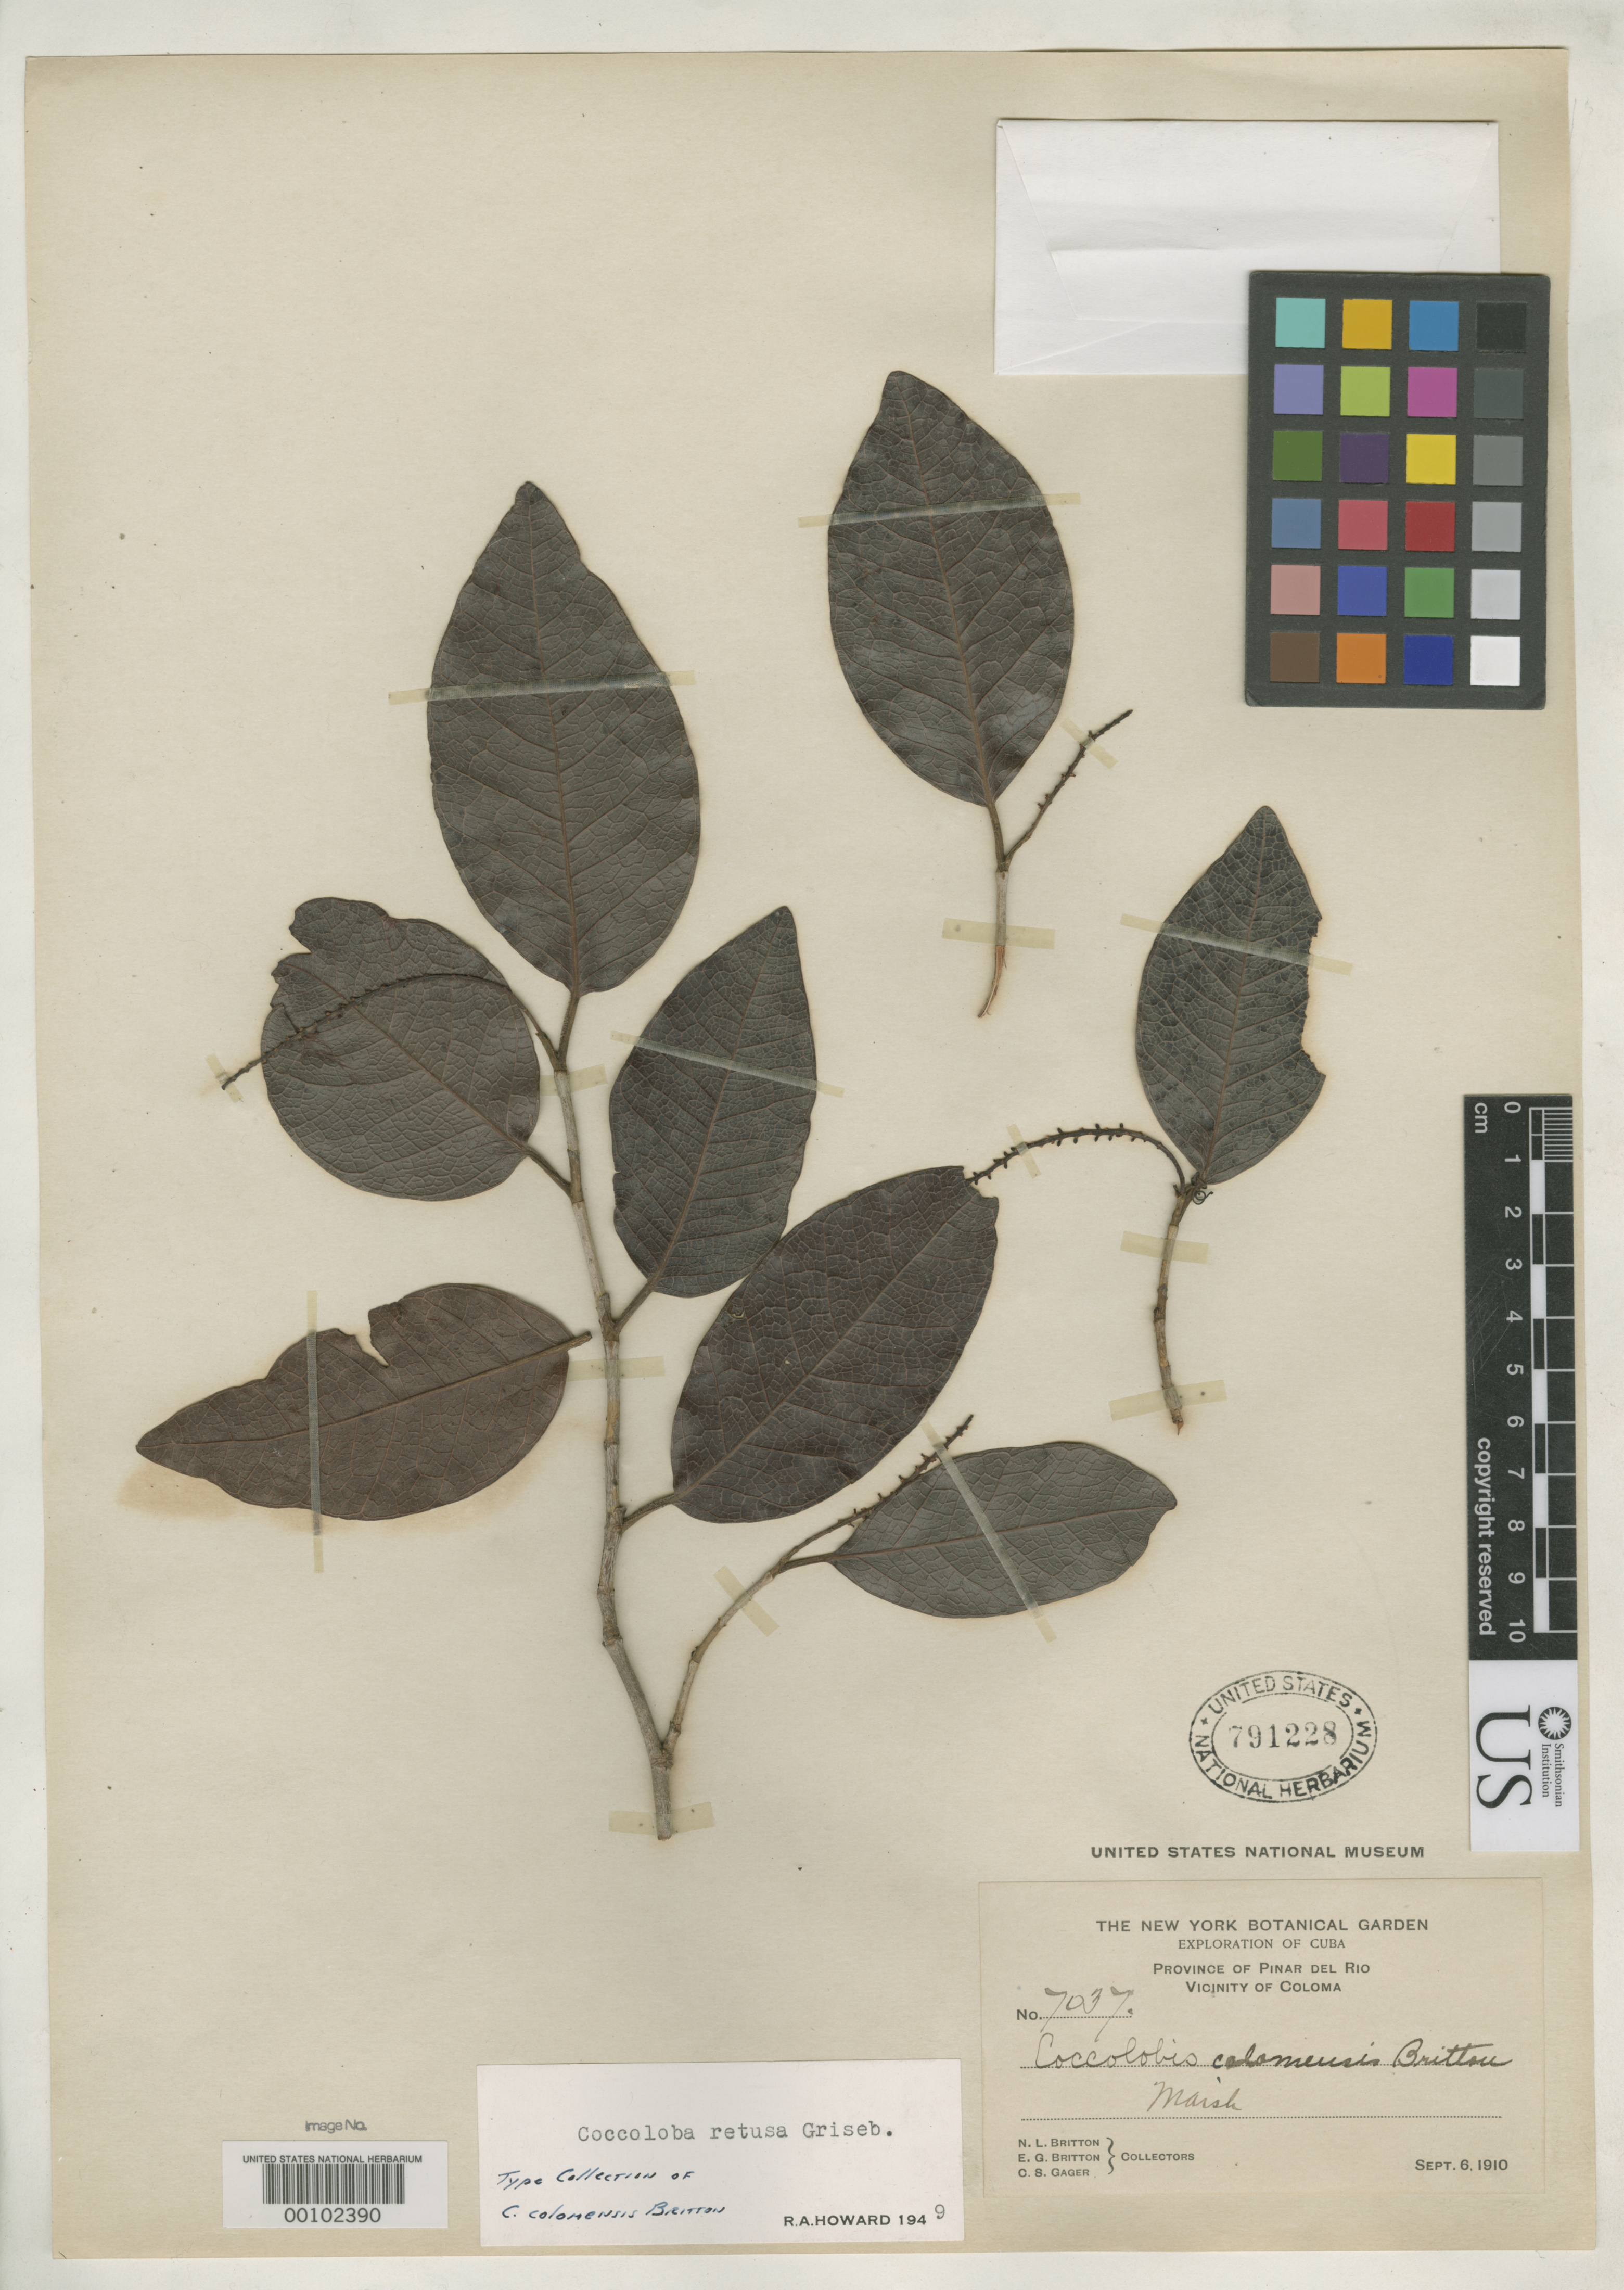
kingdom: Plantae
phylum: Tracheophyta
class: Magnoliopsida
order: Caryophyllales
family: Polygonaceae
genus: Coccolobis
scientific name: Coccolobis colomensis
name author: Britton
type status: Isotype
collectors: N. Britton, E. G. Britton & C. Gager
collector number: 7037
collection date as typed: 06 Sep 1910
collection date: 1910-09-06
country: Cuba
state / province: Pinar del Río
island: Greater Antilles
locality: Vicinity of Coloma.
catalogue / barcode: US 791228